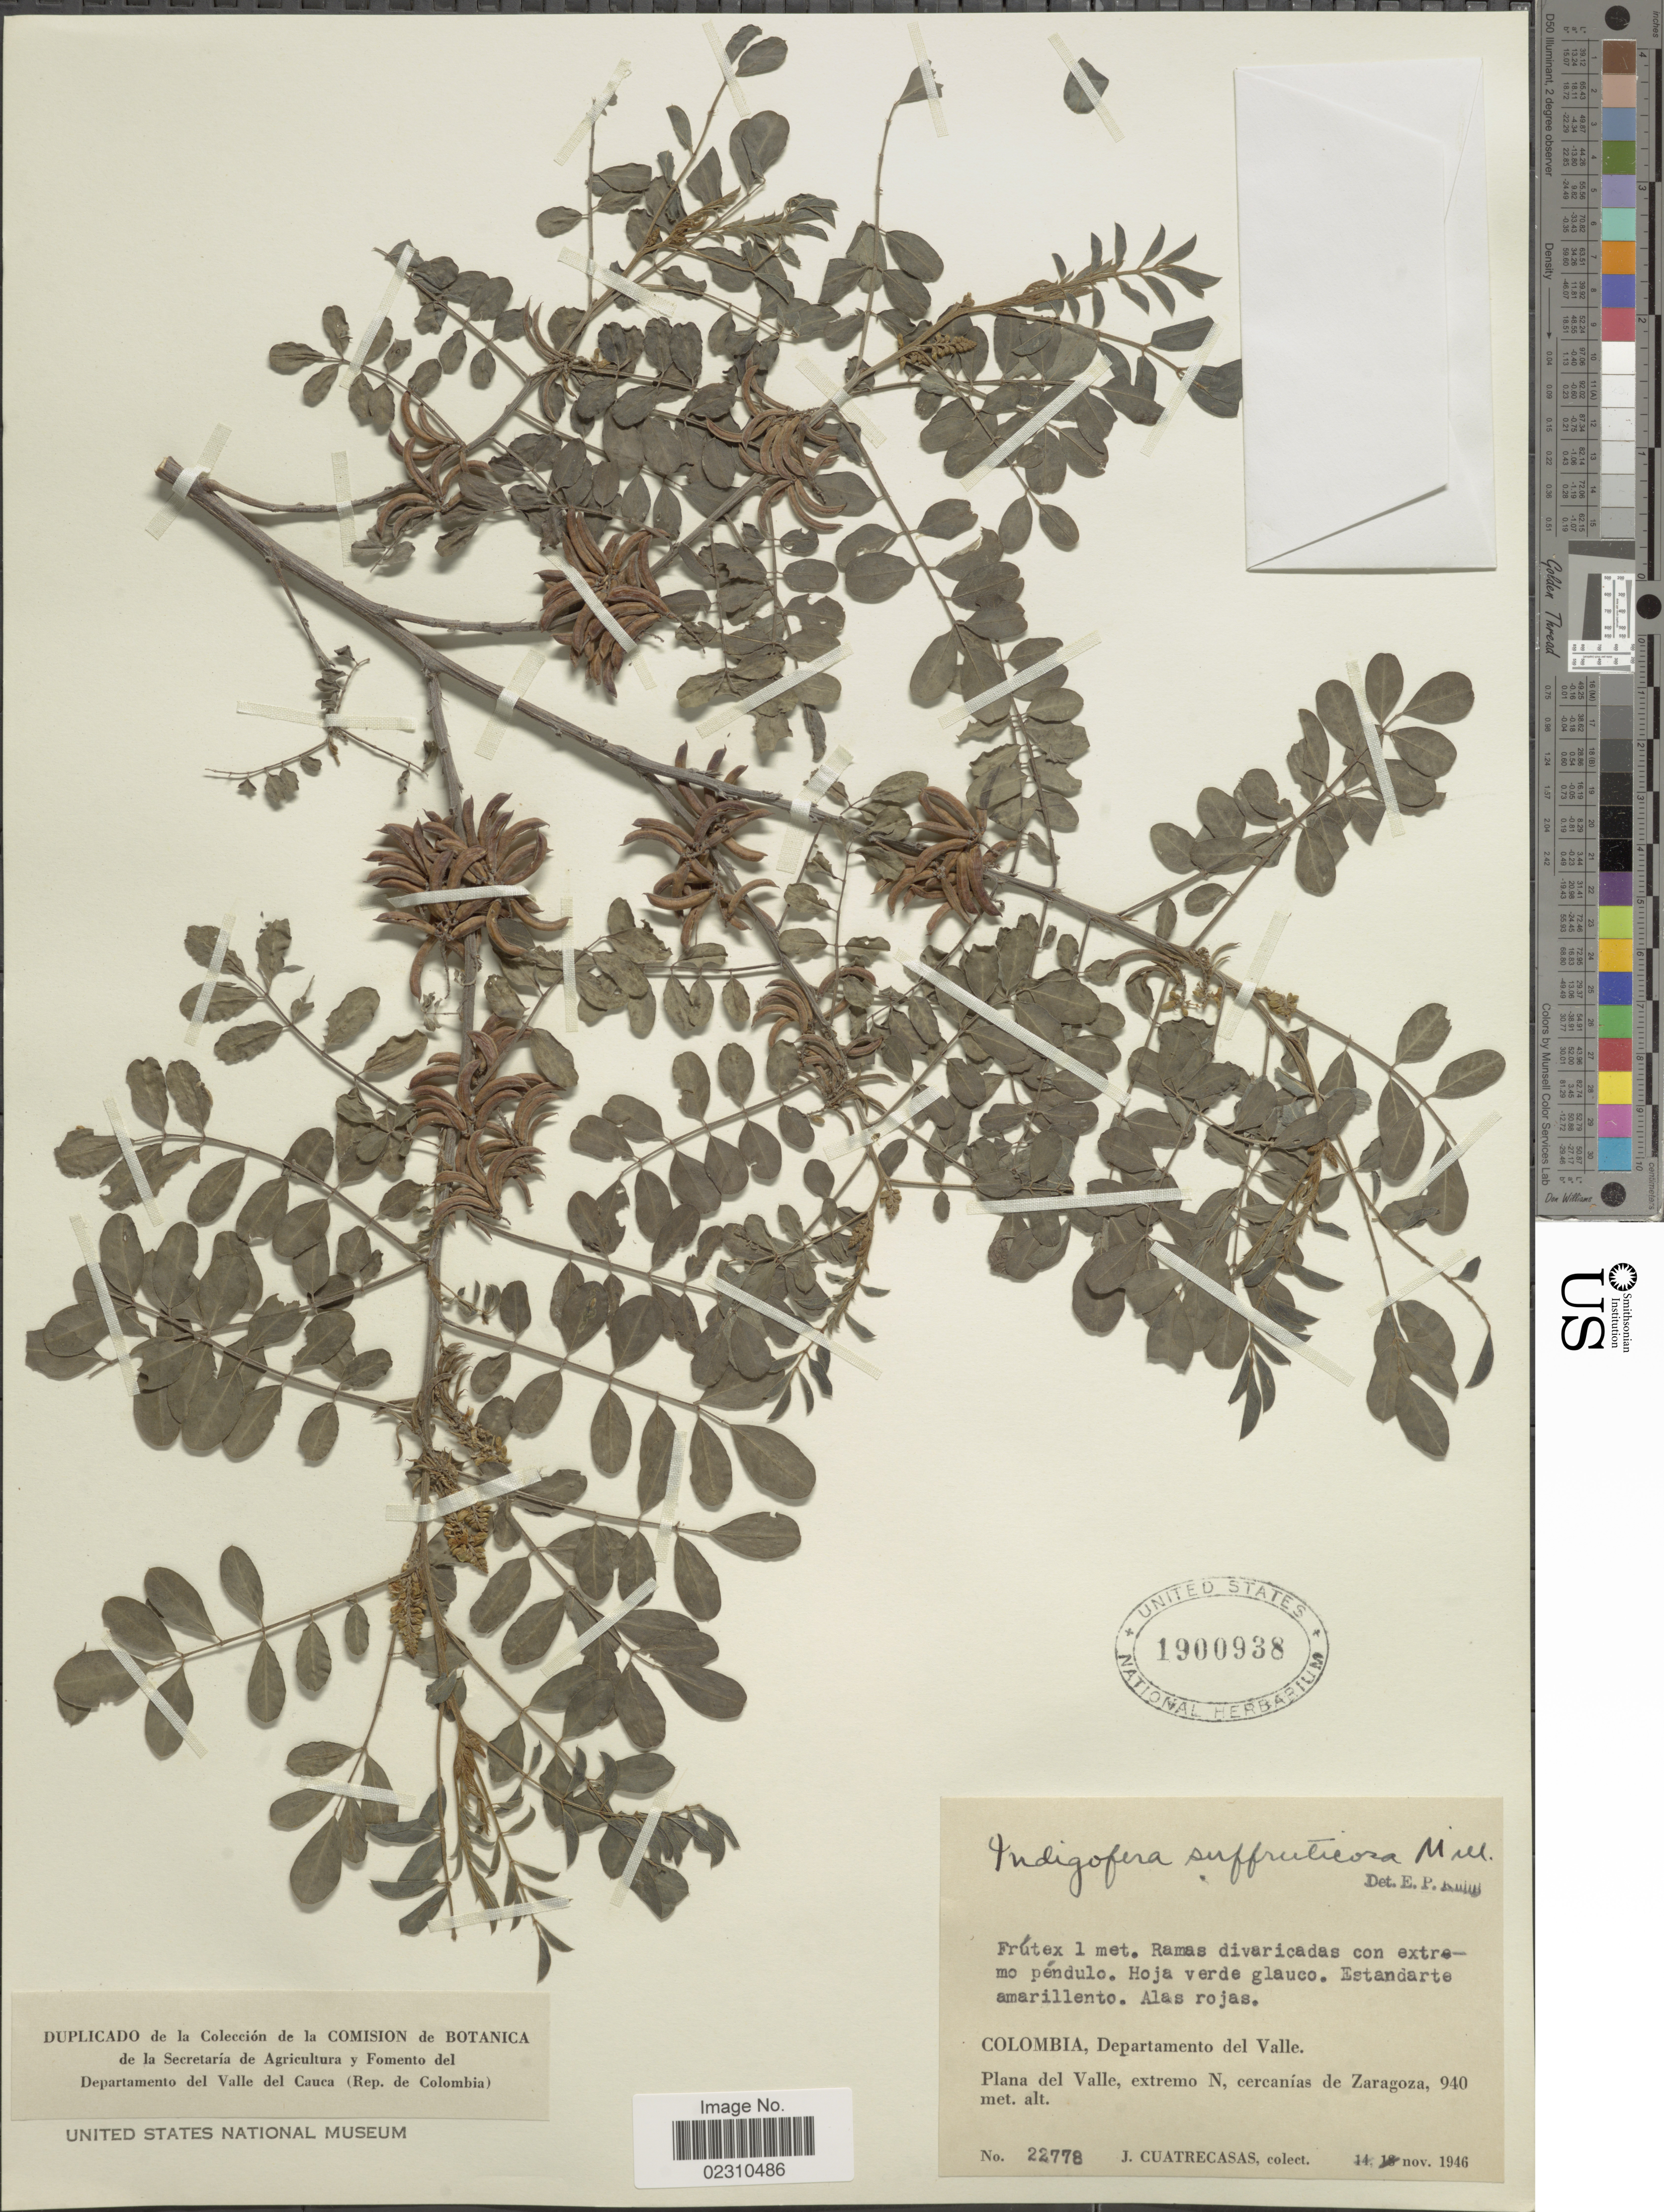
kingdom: Plantae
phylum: Tracheophyta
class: Magnoliopsida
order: Fabales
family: Fabaceae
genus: Indigofera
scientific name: Indigofera suffruticosa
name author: Mill.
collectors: J. Cuatrecasas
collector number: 22778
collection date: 1946-11-14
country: Colombia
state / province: Valle del Cauca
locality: Colombia, Departamento del Valle. Plana del Valle, extremo N, cercanias de Zaragoza.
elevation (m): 940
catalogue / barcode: US 1900938